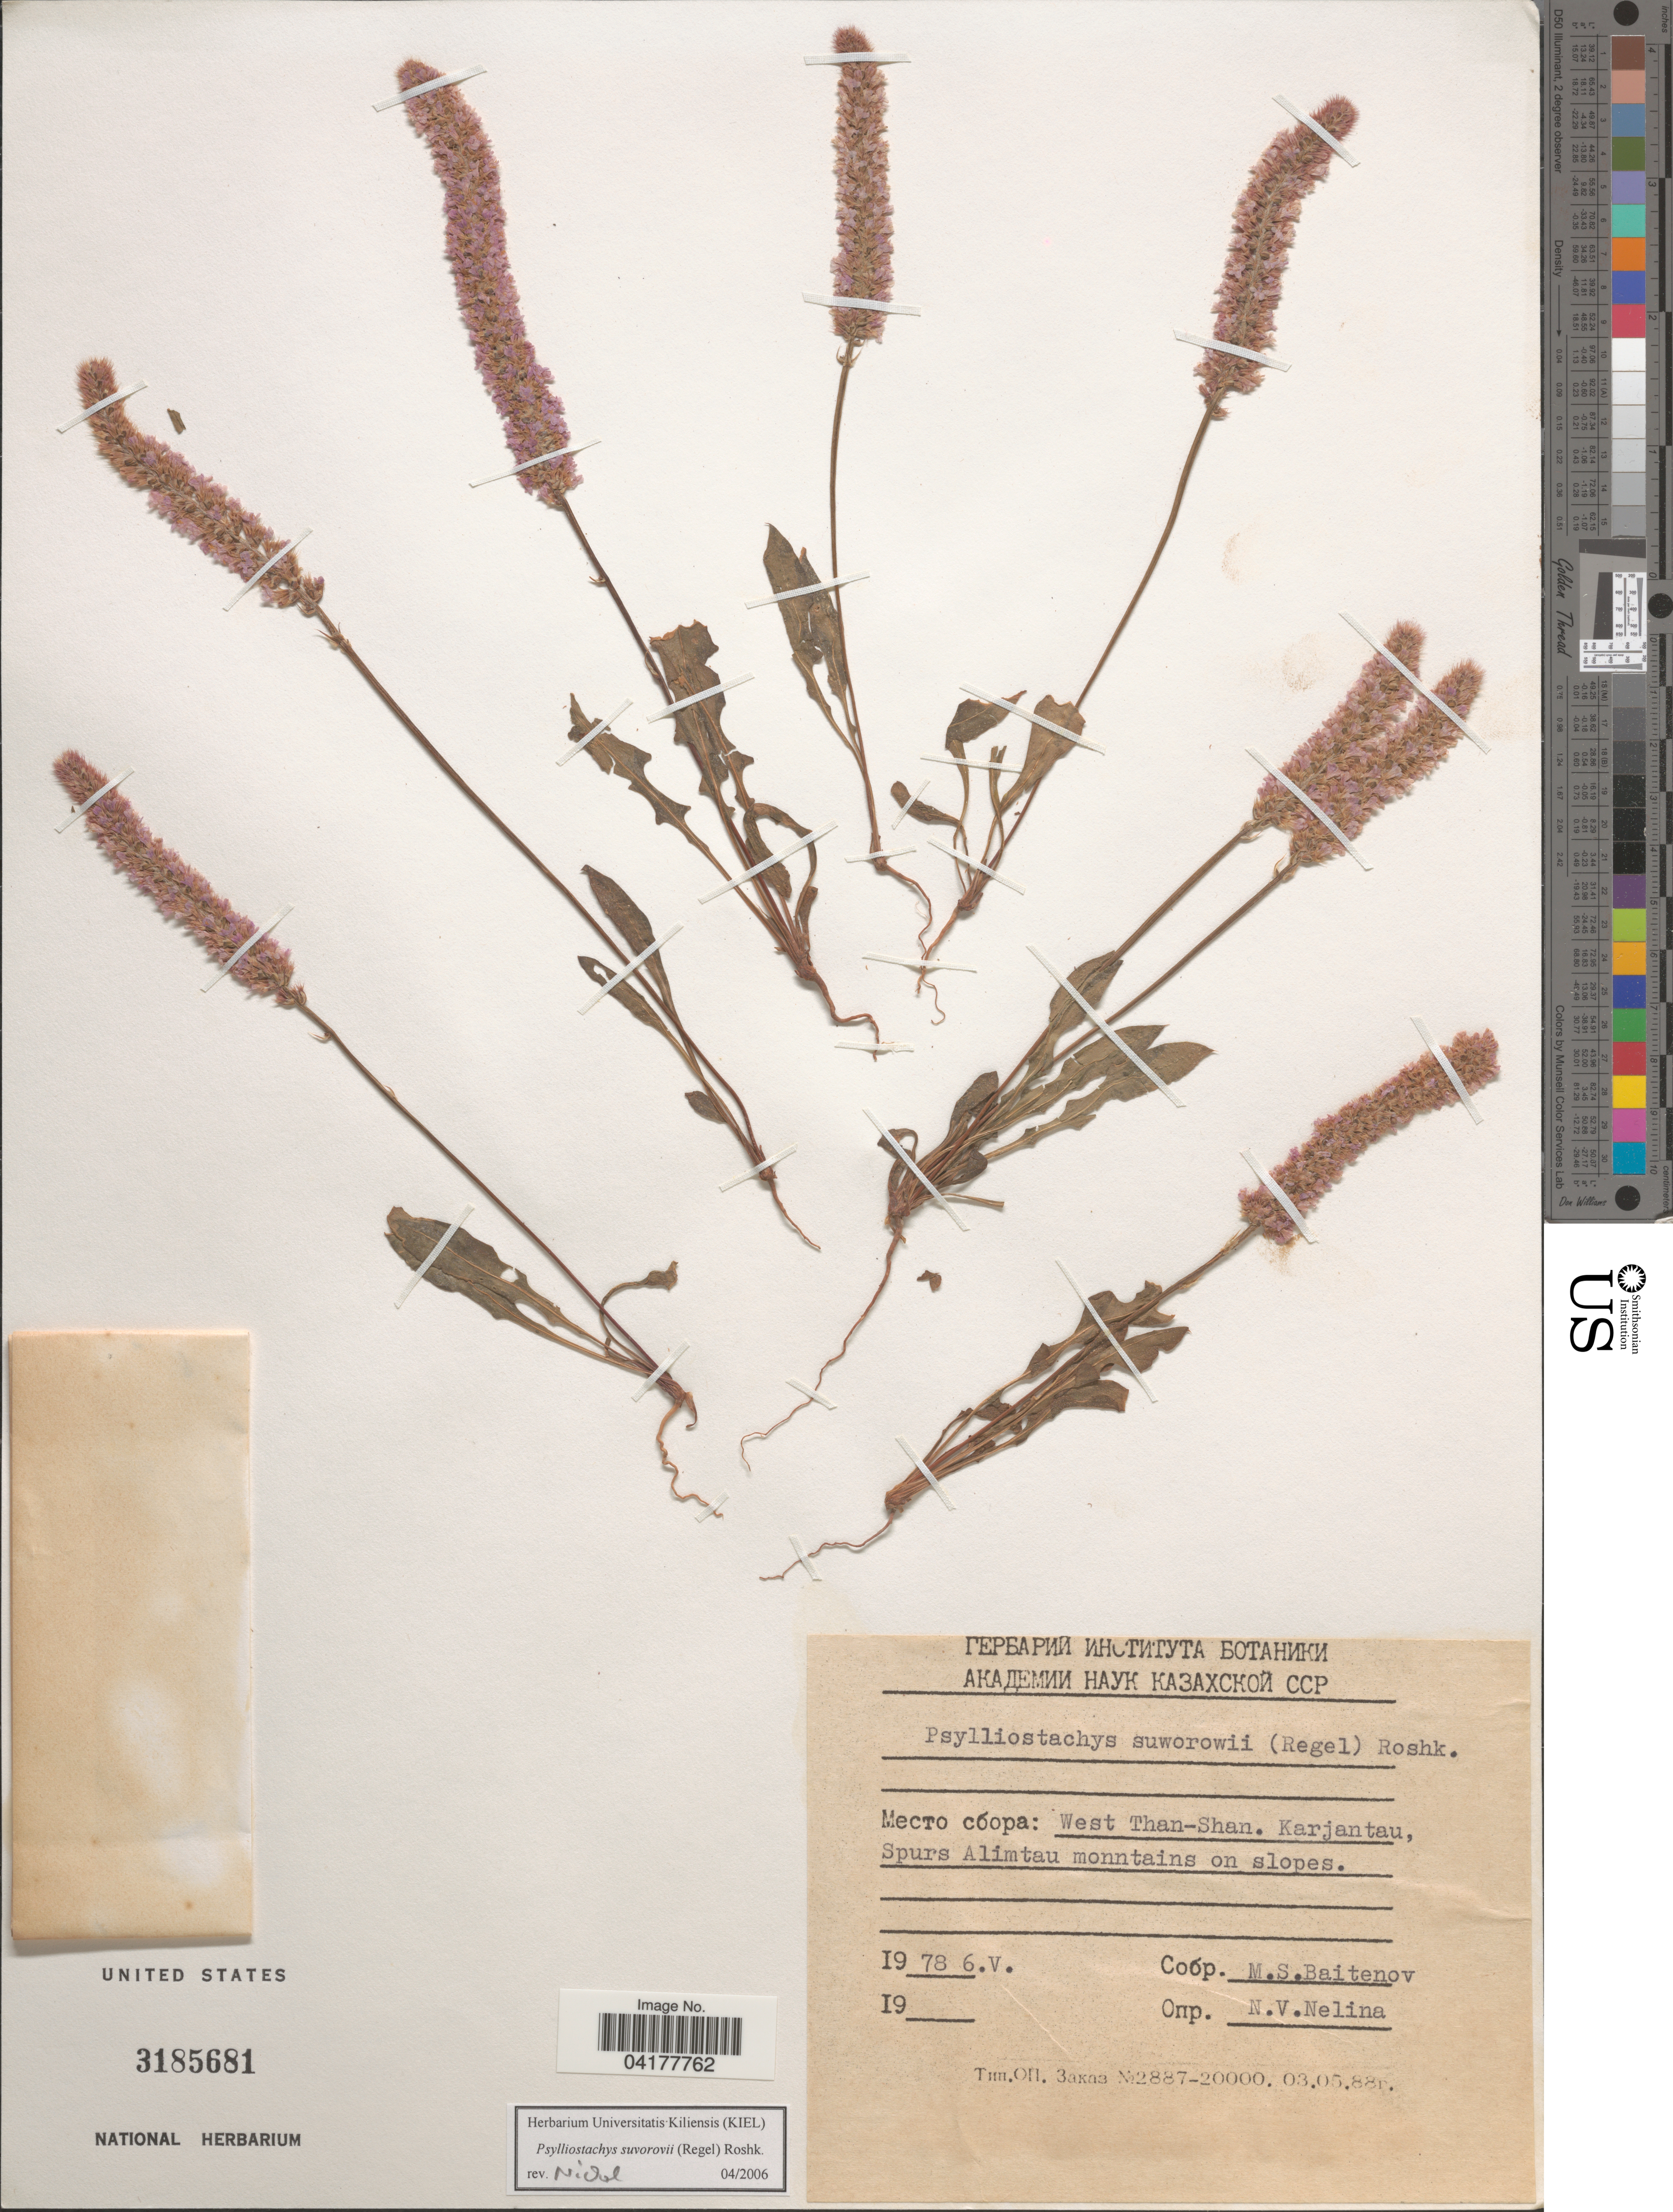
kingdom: Plantae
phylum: Tracheophyta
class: Magnoliopsida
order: Caryophyllales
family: Plumbaginaceae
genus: Psylliostachys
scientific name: Psylliostachys suvorovii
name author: (Regel) Roshkova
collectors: M. Baitenov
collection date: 1978-05-06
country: Kazakhstan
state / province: South Kazakhstan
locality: West Than-Shan. Karjantau, Spurs Alimtau monntains on slopes.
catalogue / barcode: US 3185681